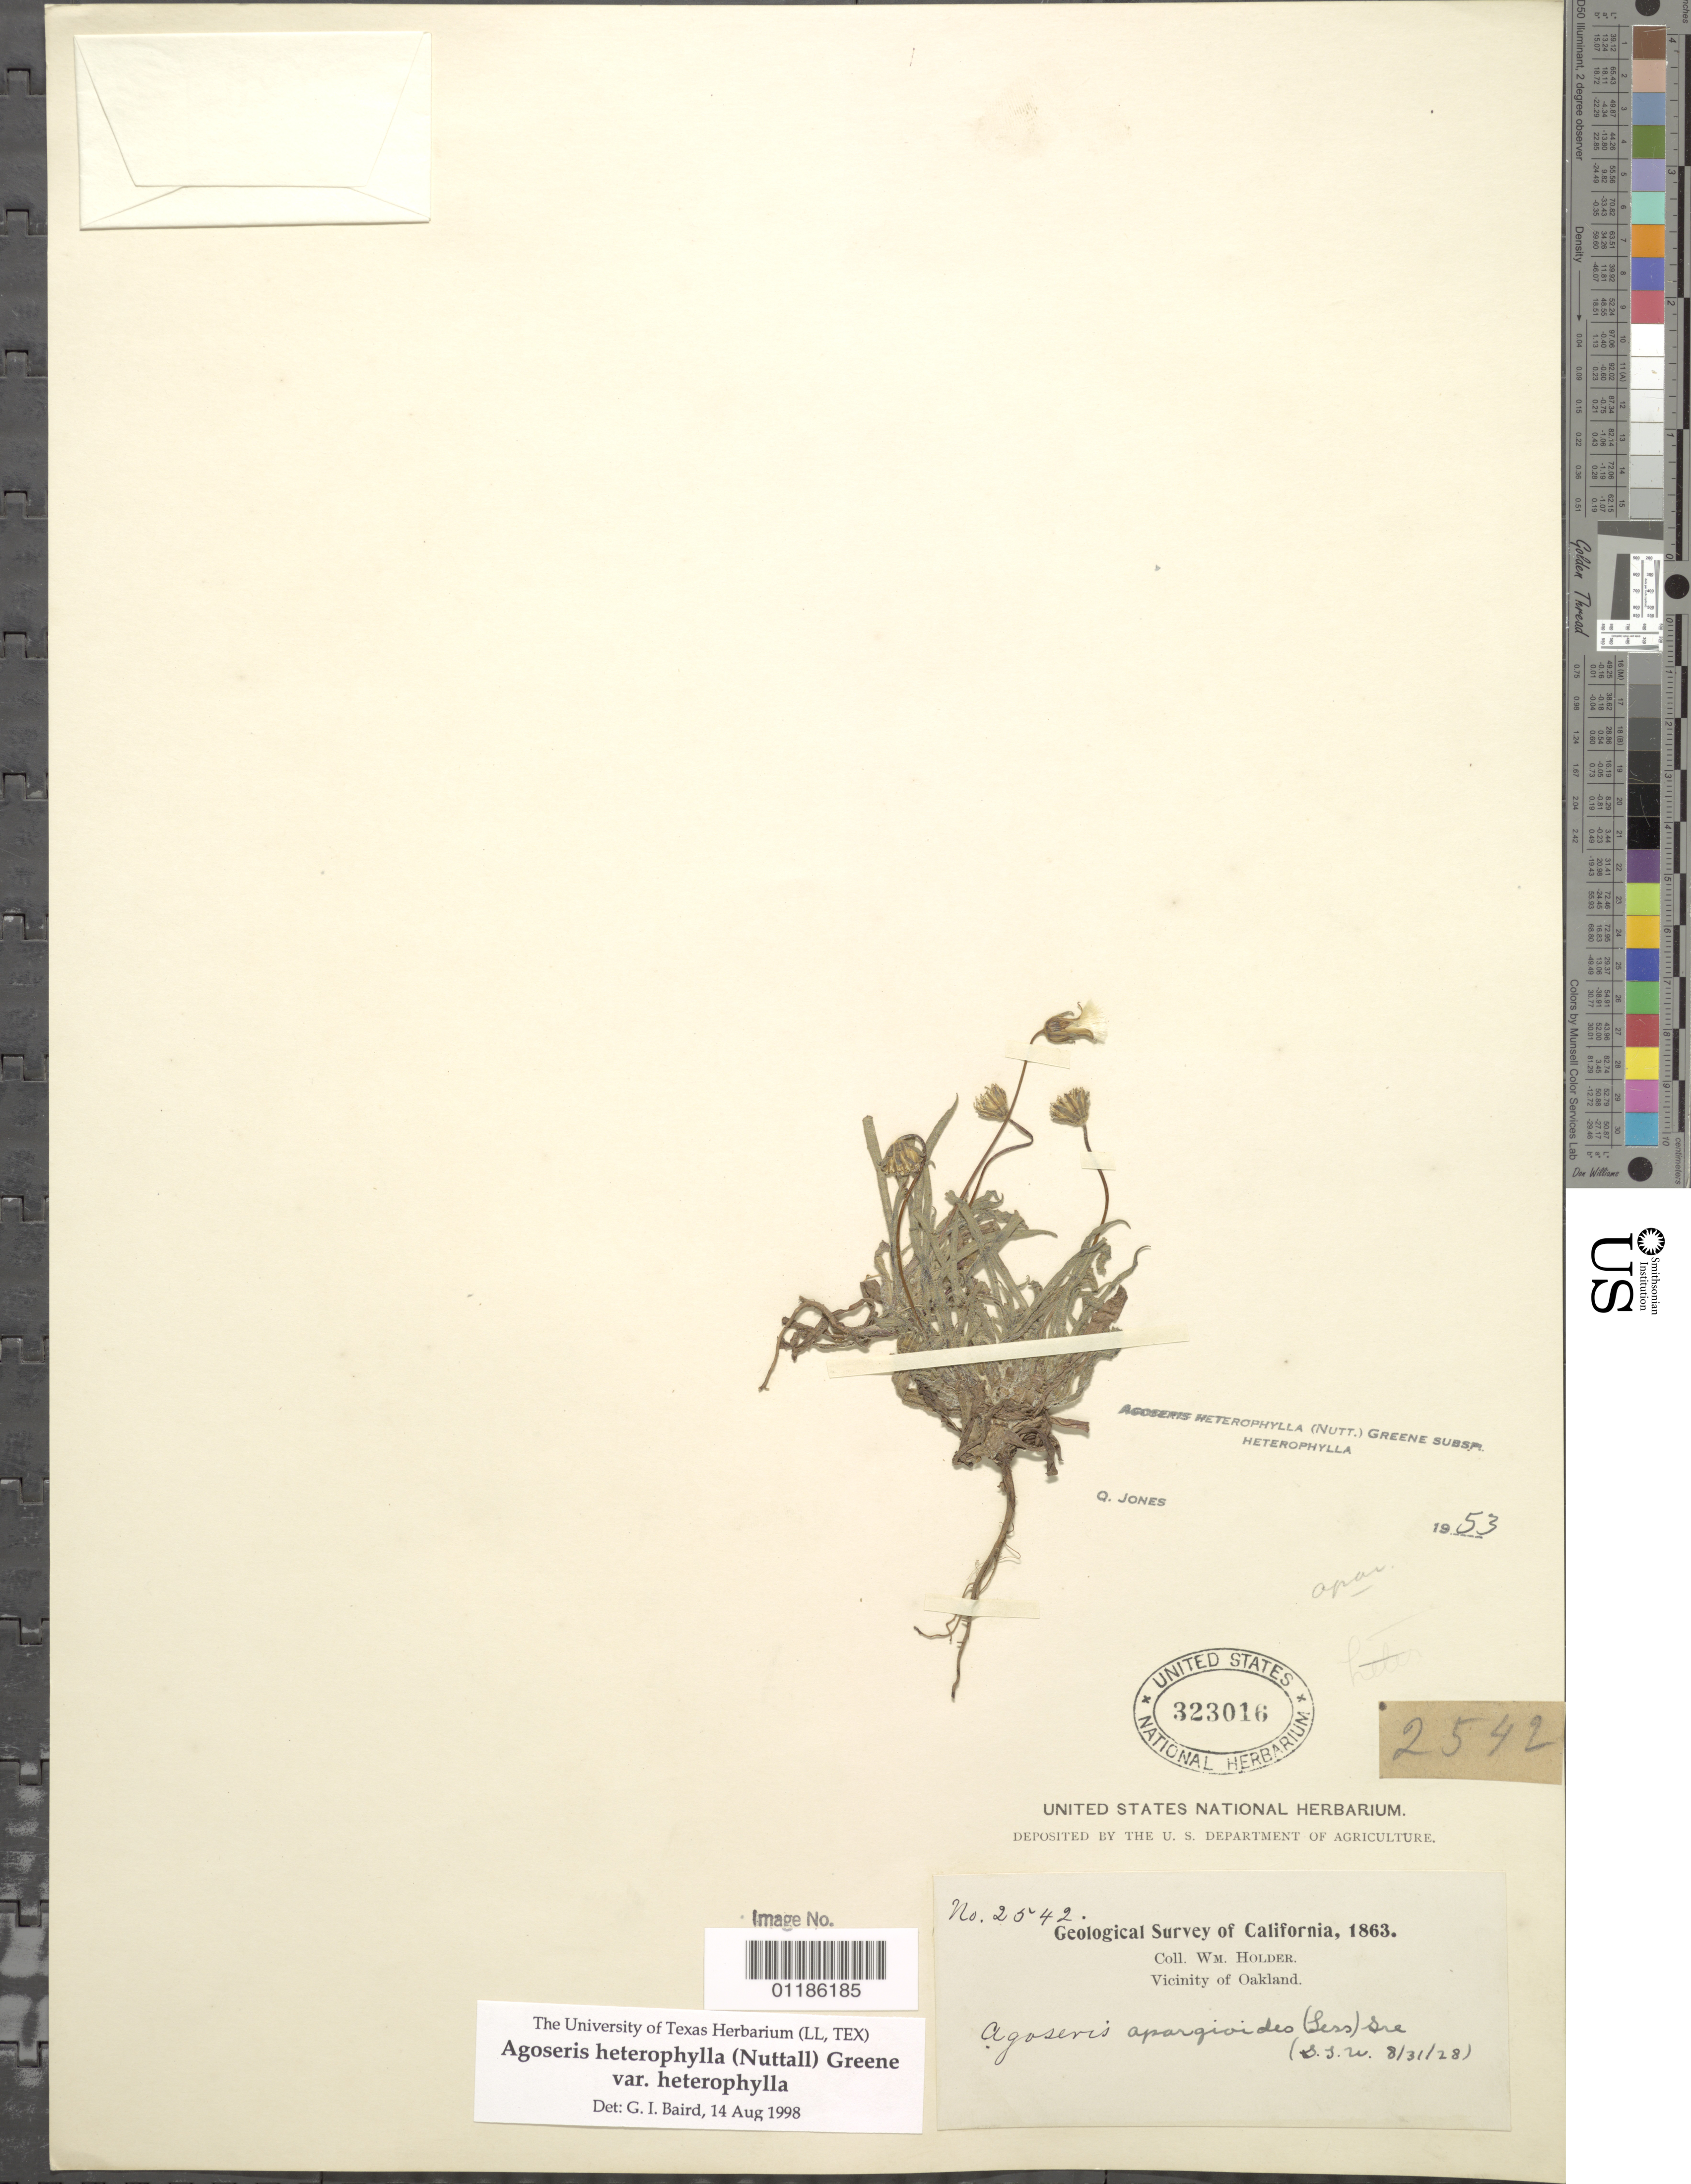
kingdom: Plantae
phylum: Tracheophyta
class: Magnoliopsida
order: Asterales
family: Asteraceae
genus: Agoseris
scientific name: Agoseris heterophylla subsp. heterophylla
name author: (Nutt.) Greene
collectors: W. Holder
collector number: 2542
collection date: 1863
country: United States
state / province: California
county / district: Alameda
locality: Vicinity of Oakland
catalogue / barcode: US 323016